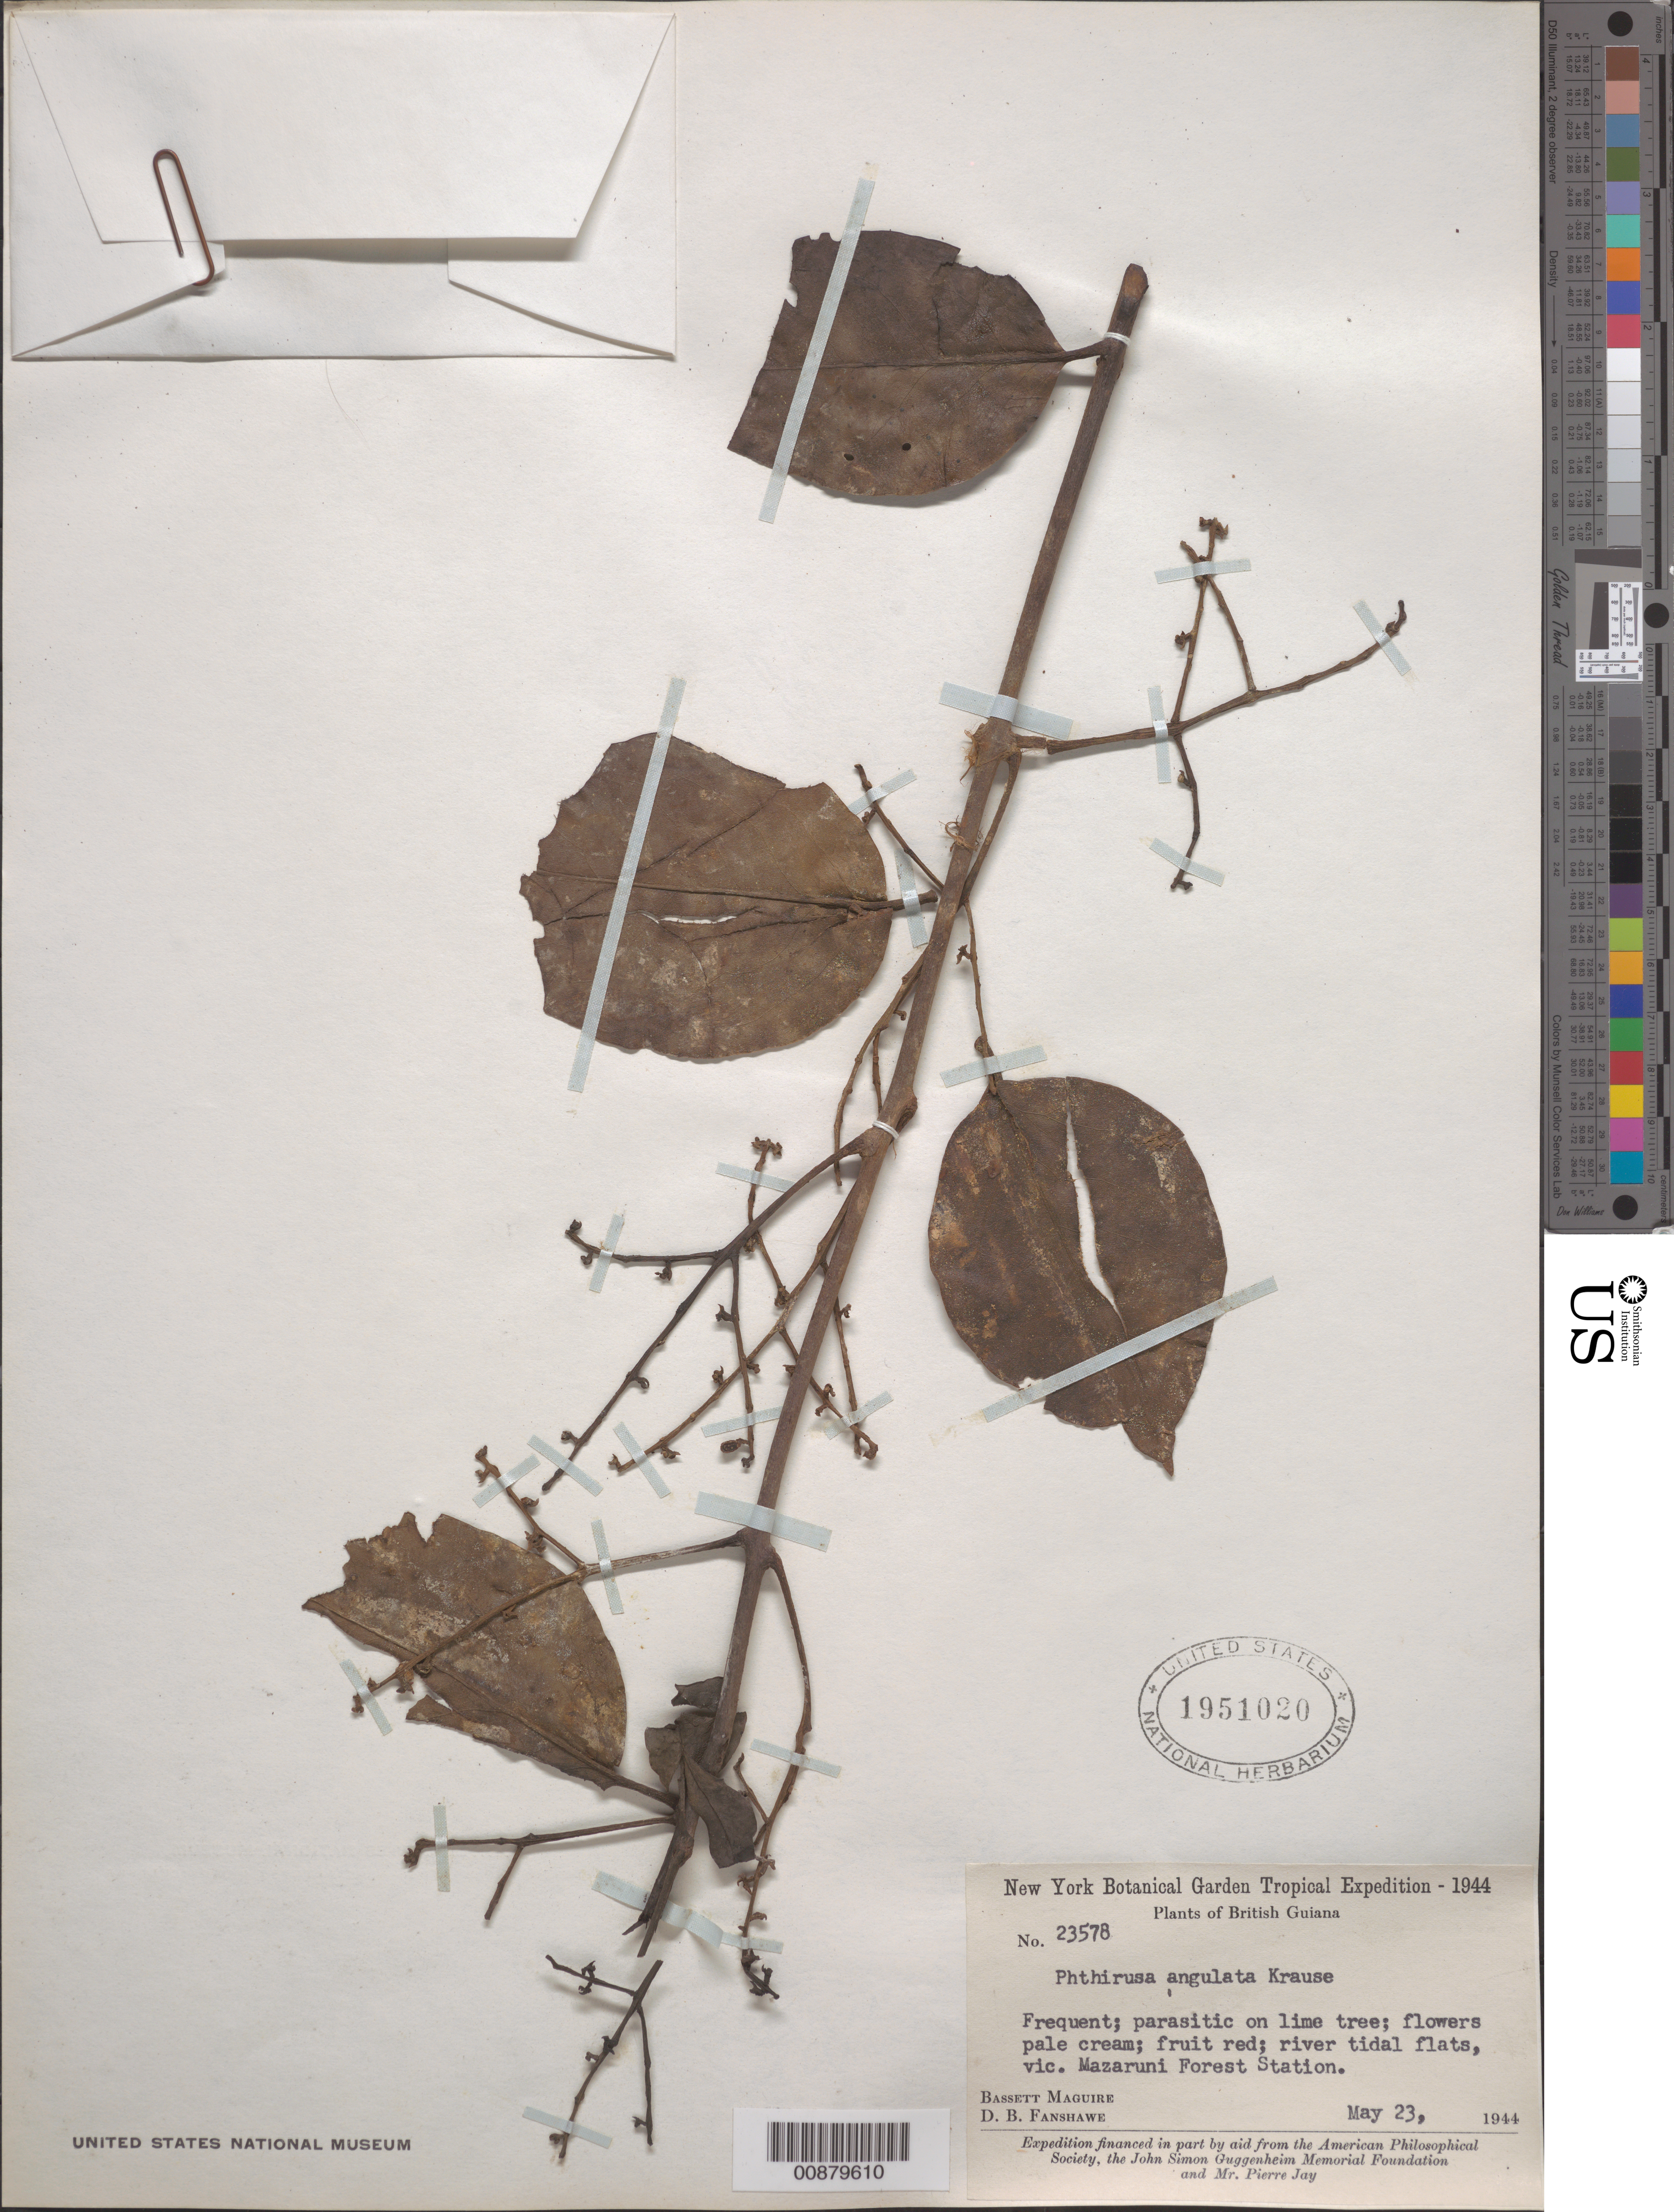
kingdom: Plantae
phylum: Tracheophyta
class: Magnoliopsida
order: Santalales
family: Loranthaceae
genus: Phthirusa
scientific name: Phthirusa angulata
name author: K. Krause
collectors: B. Maguire & D. B. Fanshawe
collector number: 23578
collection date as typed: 23-May-44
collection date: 1944-05-23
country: Guyana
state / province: Cuyuni-Mazaruni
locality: Mazaruni Forest Station, vic.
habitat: River tidal flats; parasitic on lime tree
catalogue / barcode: US 1951020